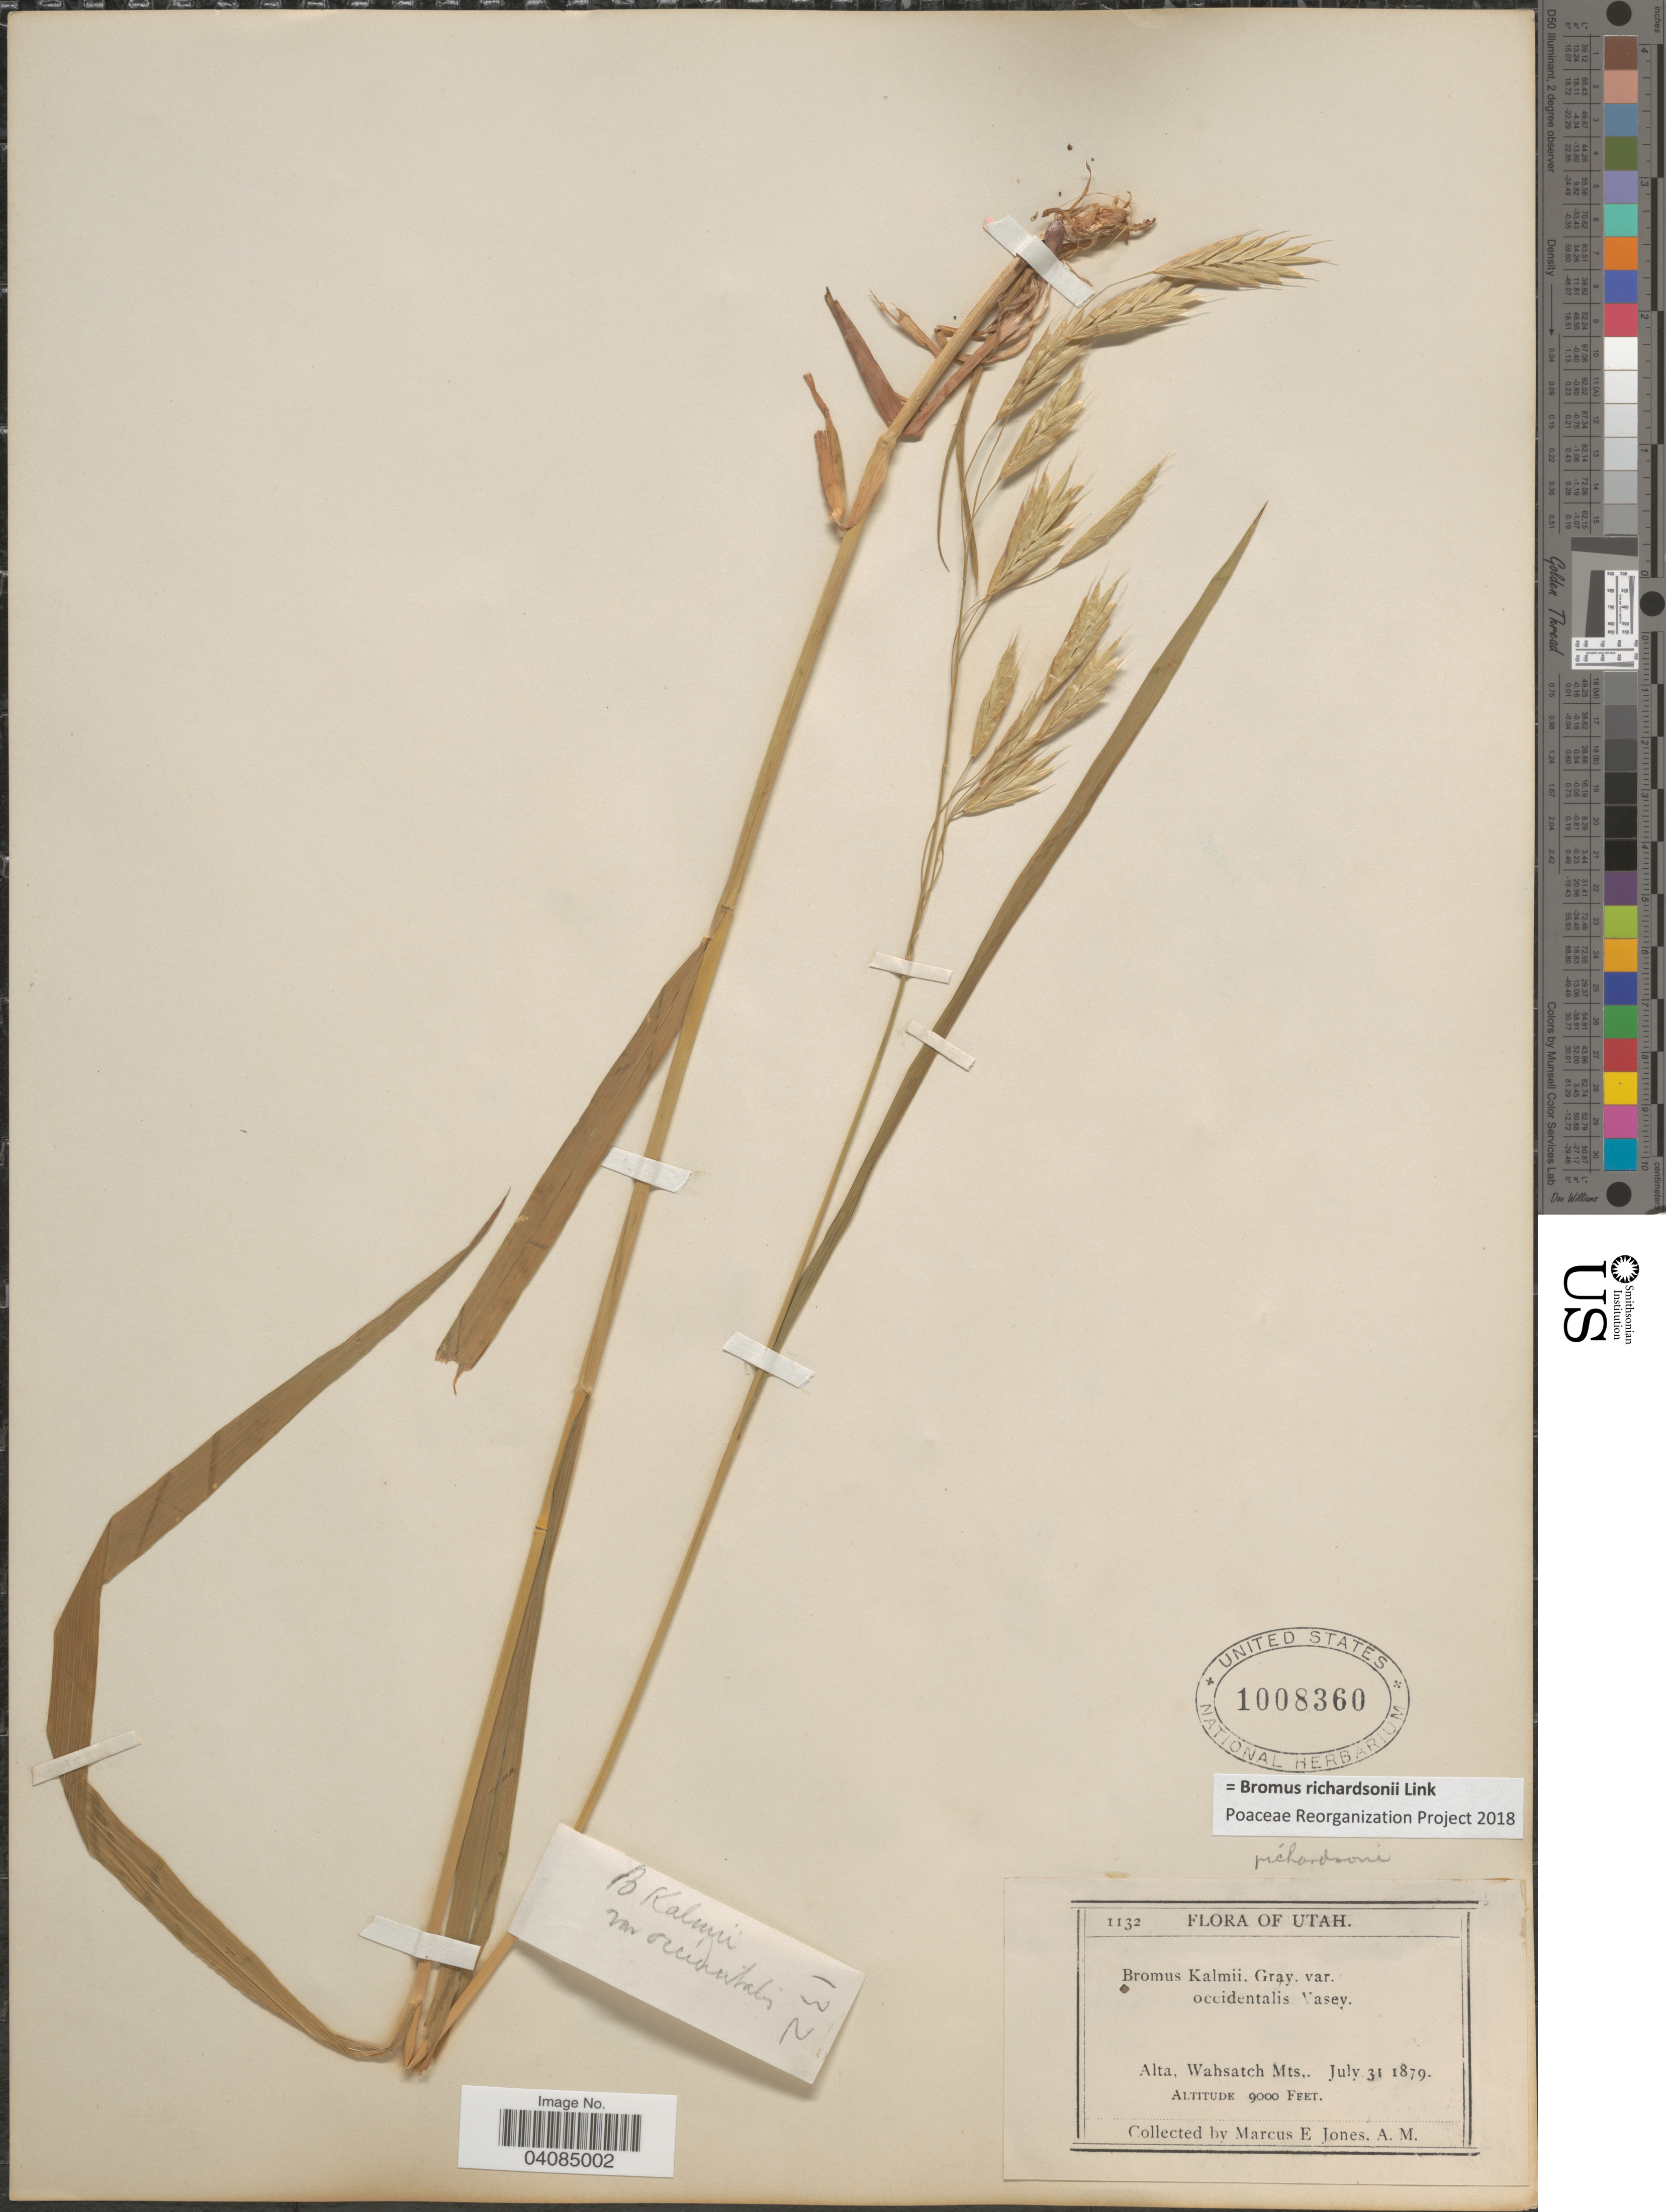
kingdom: Plantae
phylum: Tracheophyta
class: Liliopsida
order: Poales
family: Poaceae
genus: Bromus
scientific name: Bromus racemosus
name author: L.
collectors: M. E. Jones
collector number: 1132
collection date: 1879-07-31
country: United States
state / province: Utah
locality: Alta, Wahsatch Mts.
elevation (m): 2743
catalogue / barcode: US 1008360